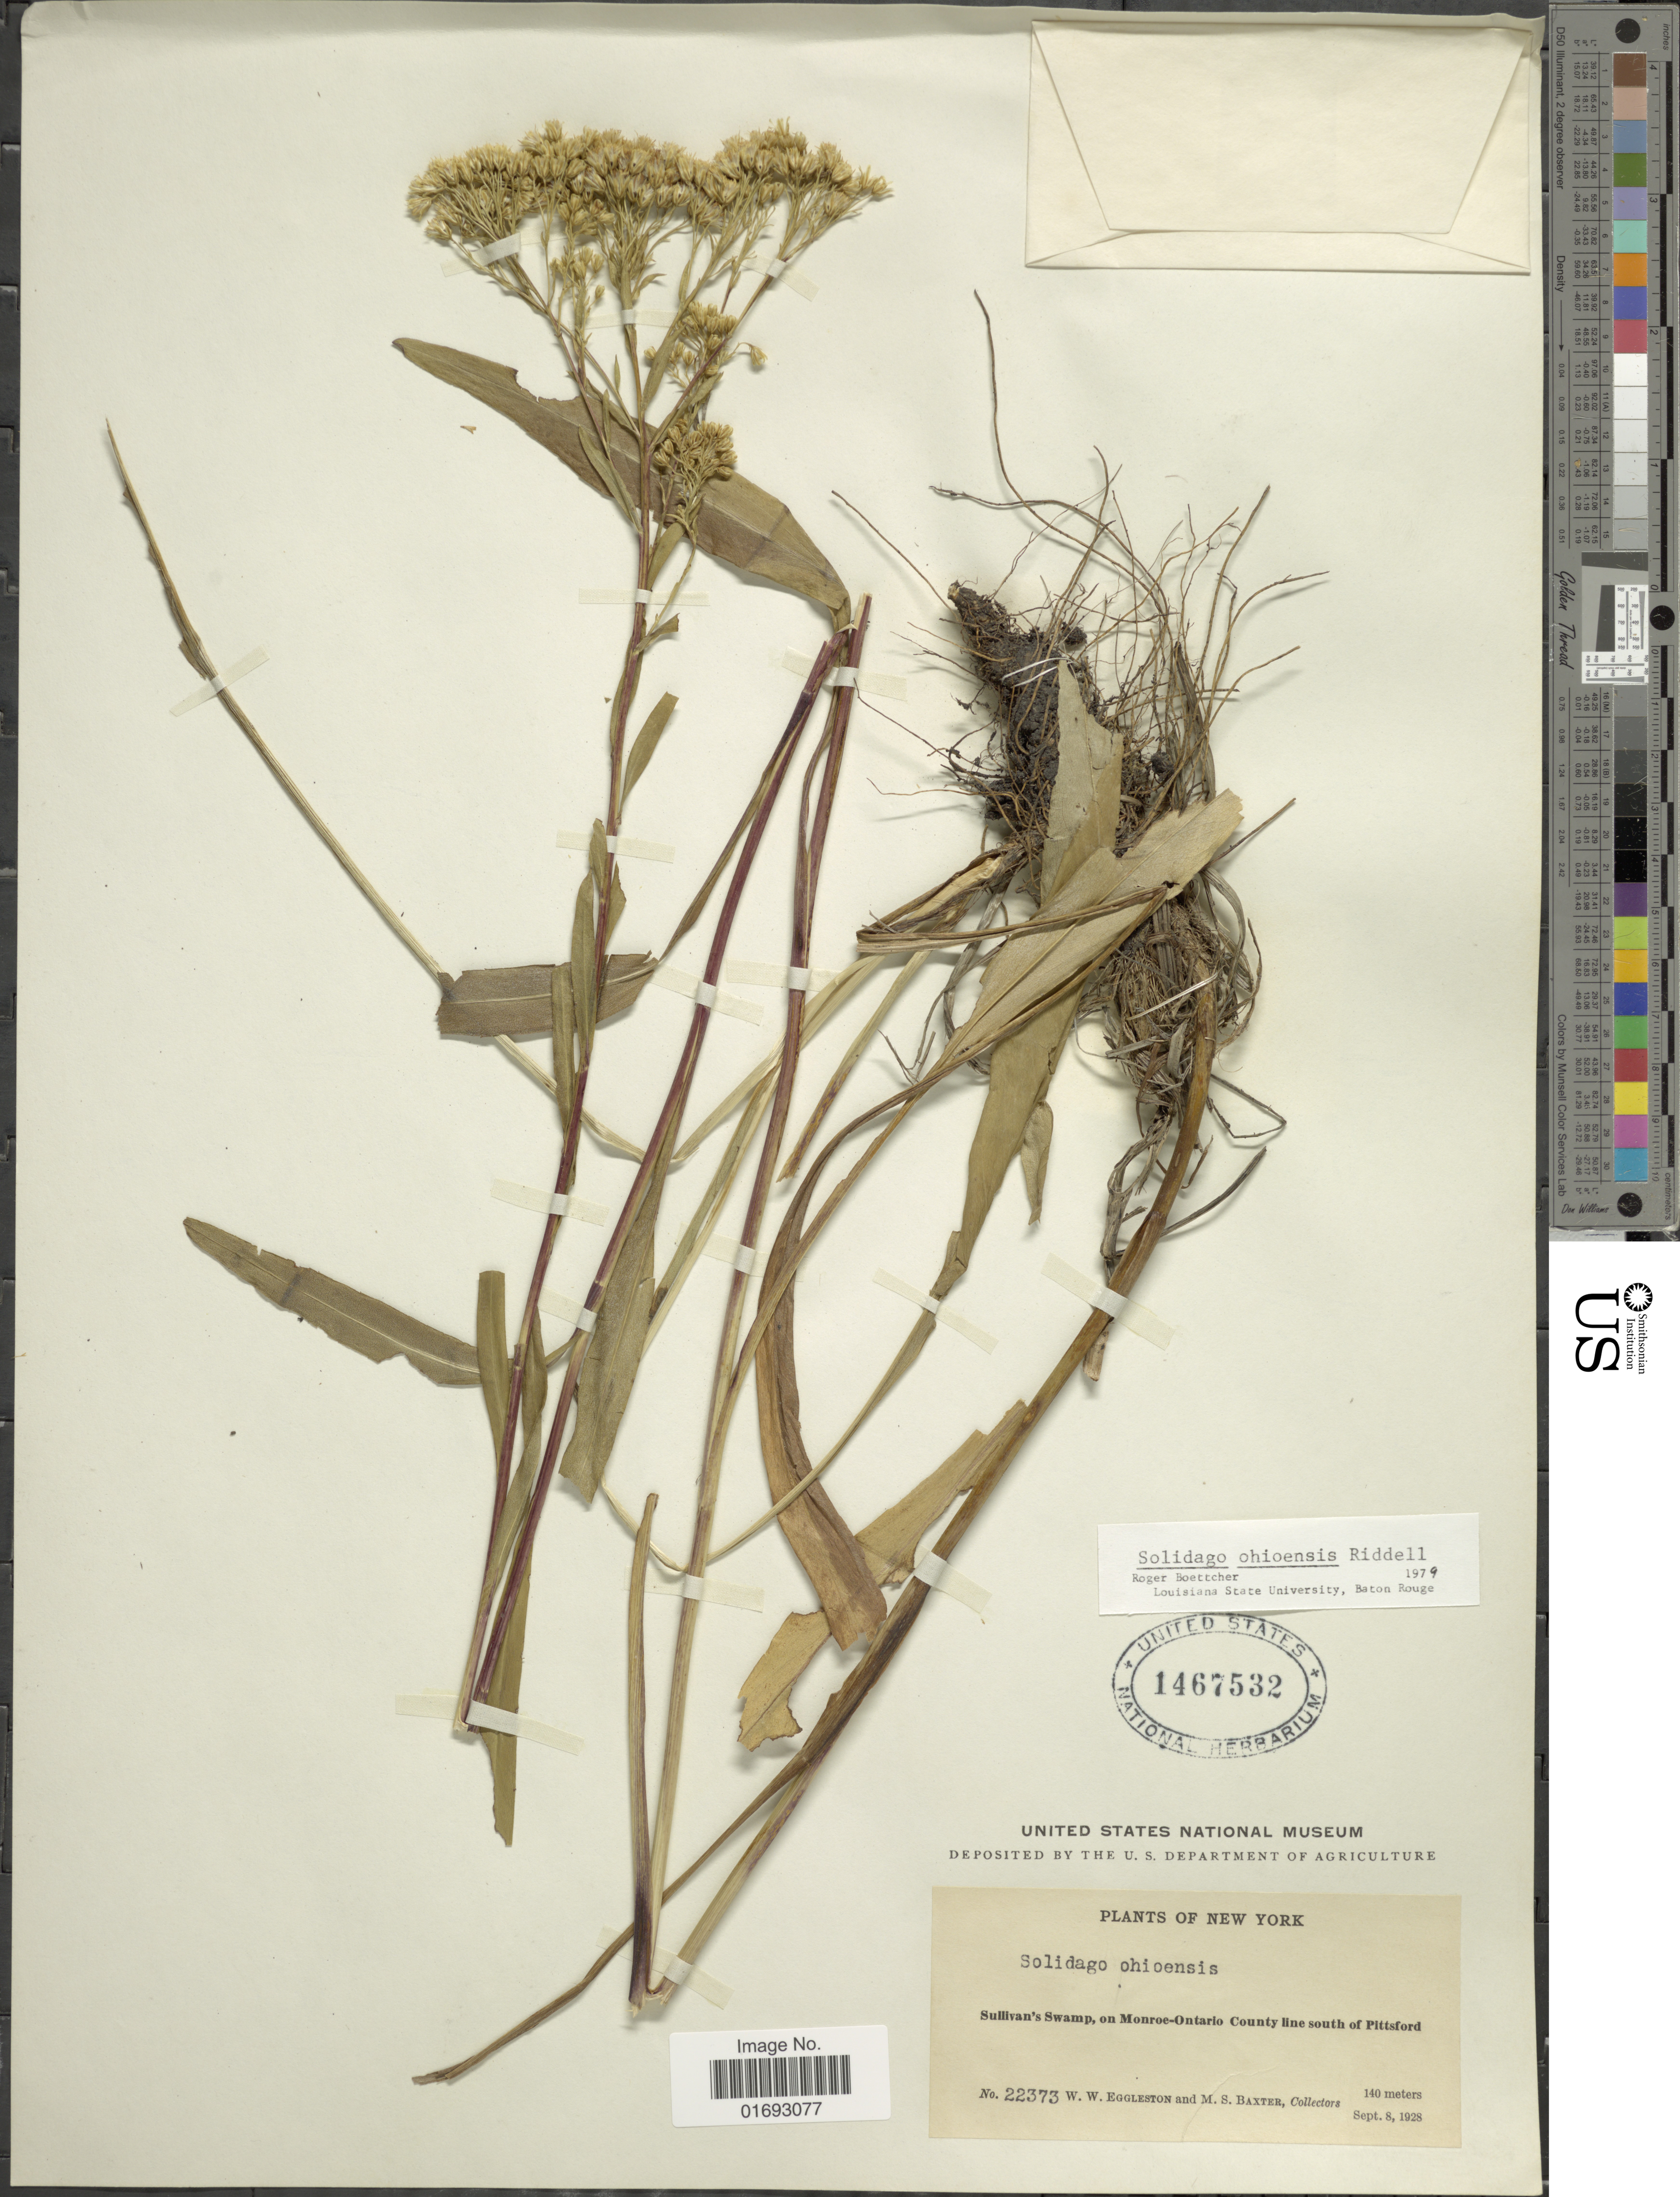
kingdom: Plantae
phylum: Tracheophyta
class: Magnoliopsida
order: Asterales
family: Asteraceae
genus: Oligoneuron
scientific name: Oligoneuron ohioense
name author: (Riddell) G.N. Jones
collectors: W. W. Eggleston & M. Baxter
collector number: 22373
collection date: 1928-09-08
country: United States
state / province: New York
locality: Sullivan's Swamp, on Monroe-Ontario County line south of Pittsford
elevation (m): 140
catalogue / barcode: US 1467532